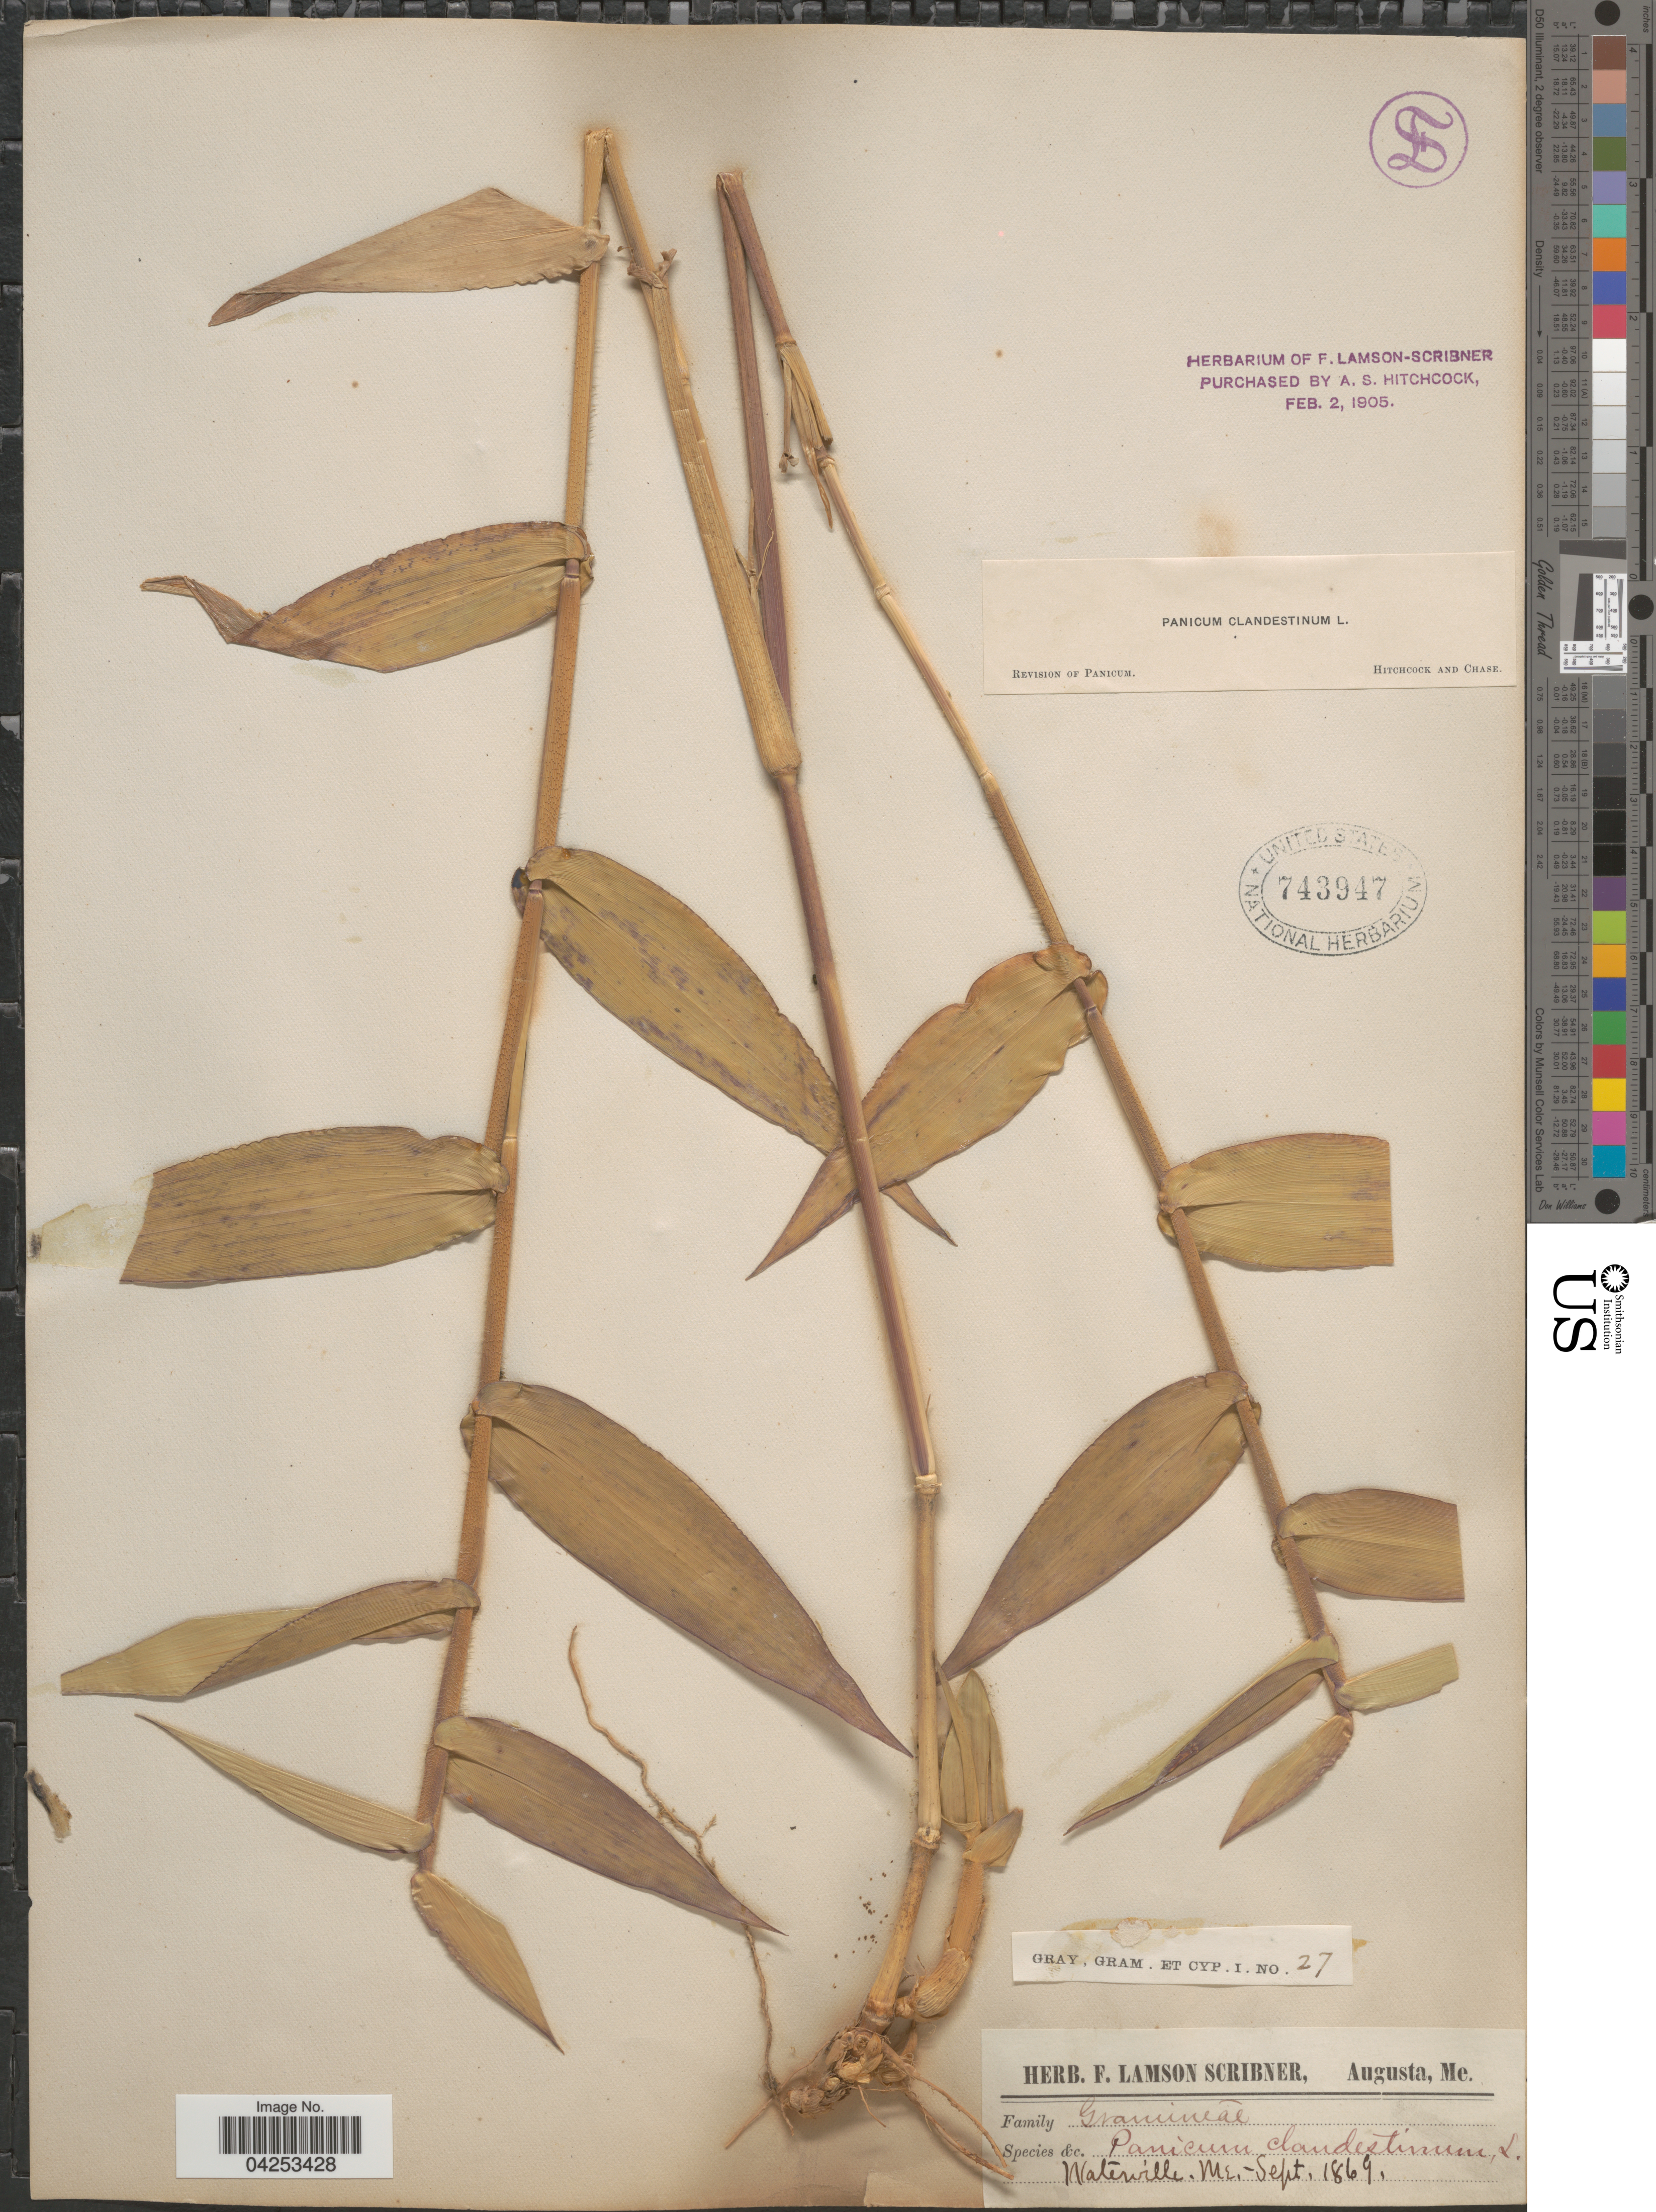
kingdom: Plantae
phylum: Tracheophyta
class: Liliopsida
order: Poales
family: Poaceae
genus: Dichanthelium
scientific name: Dichanthelium clandestinum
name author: (L.) Gould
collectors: ex herb. F. Lamson Scribner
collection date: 1869-09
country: United States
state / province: Maine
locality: Waterville.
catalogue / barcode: US 743947